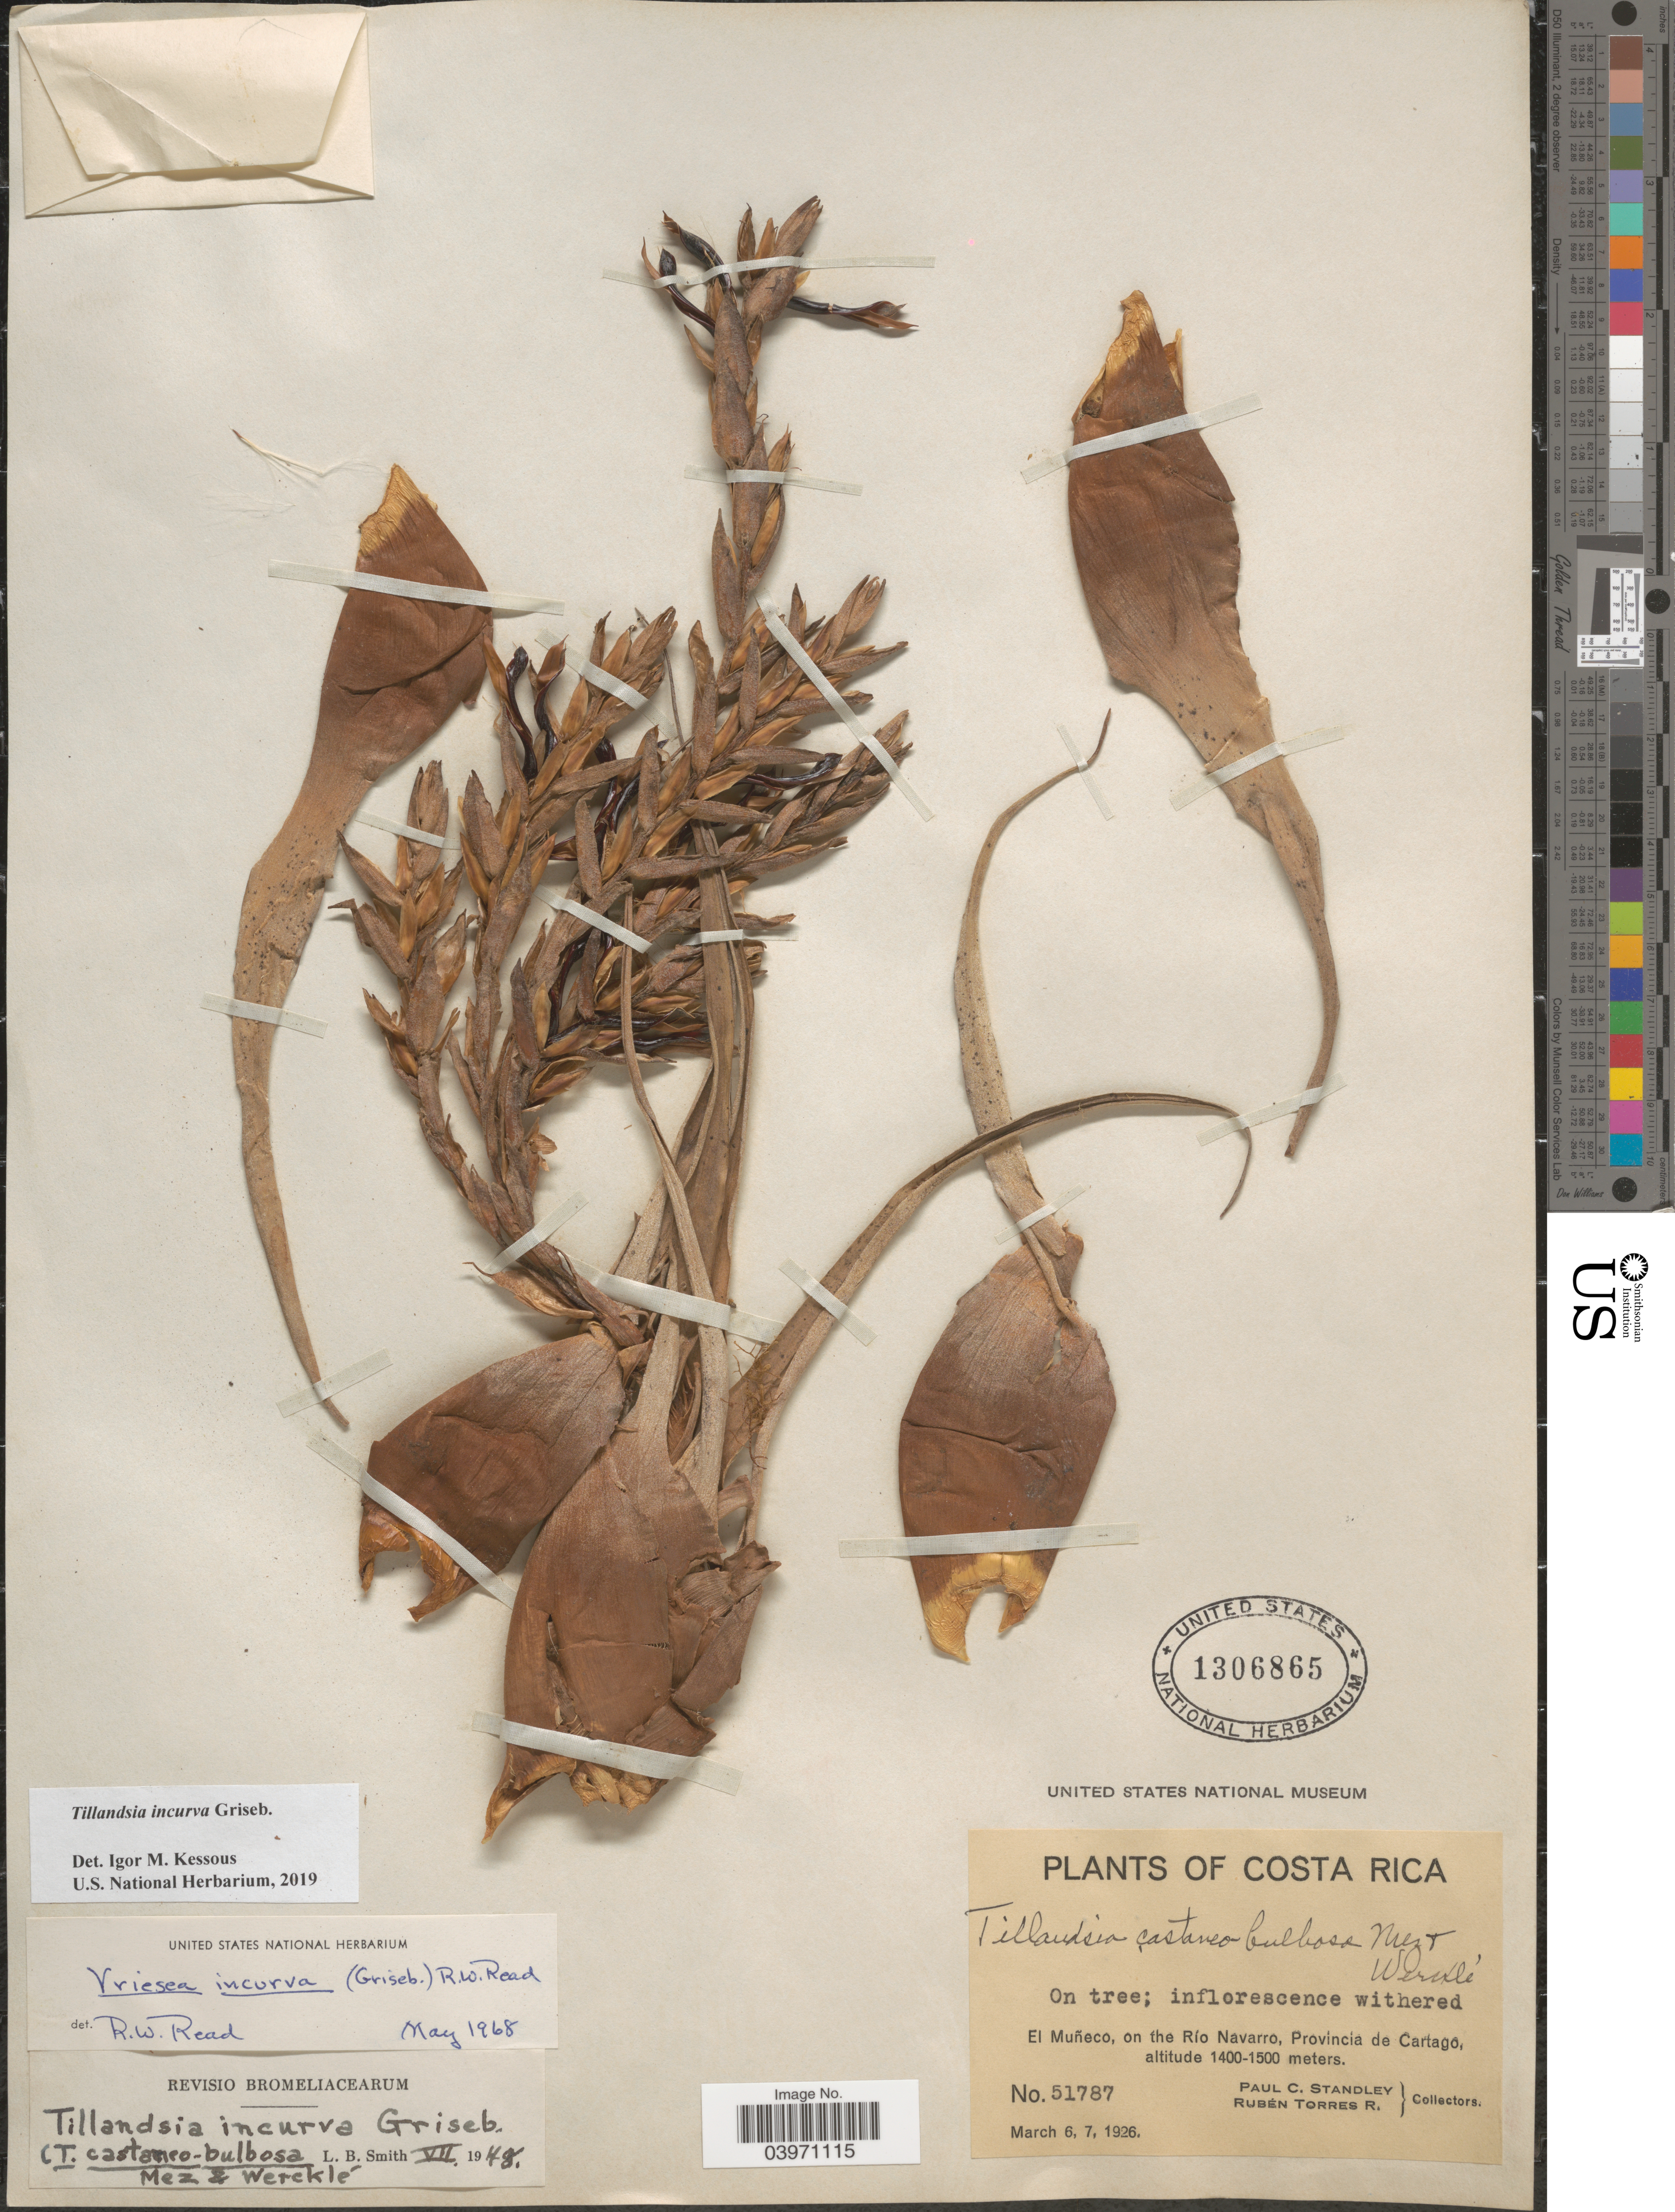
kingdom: Plantae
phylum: Tracheophyta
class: Liliopsida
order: Poales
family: Bromeliaceae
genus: Tillandsia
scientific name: Tillandsia incurva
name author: Griseb.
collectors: P. C. Standley & R. Torres Rojas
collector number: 51787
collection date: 1926-03-06/1926-03-07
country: Costa Rica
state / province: Cartago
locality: El Muñeco, on the Río Navarro.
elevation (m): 1400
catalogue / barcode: US 1306865